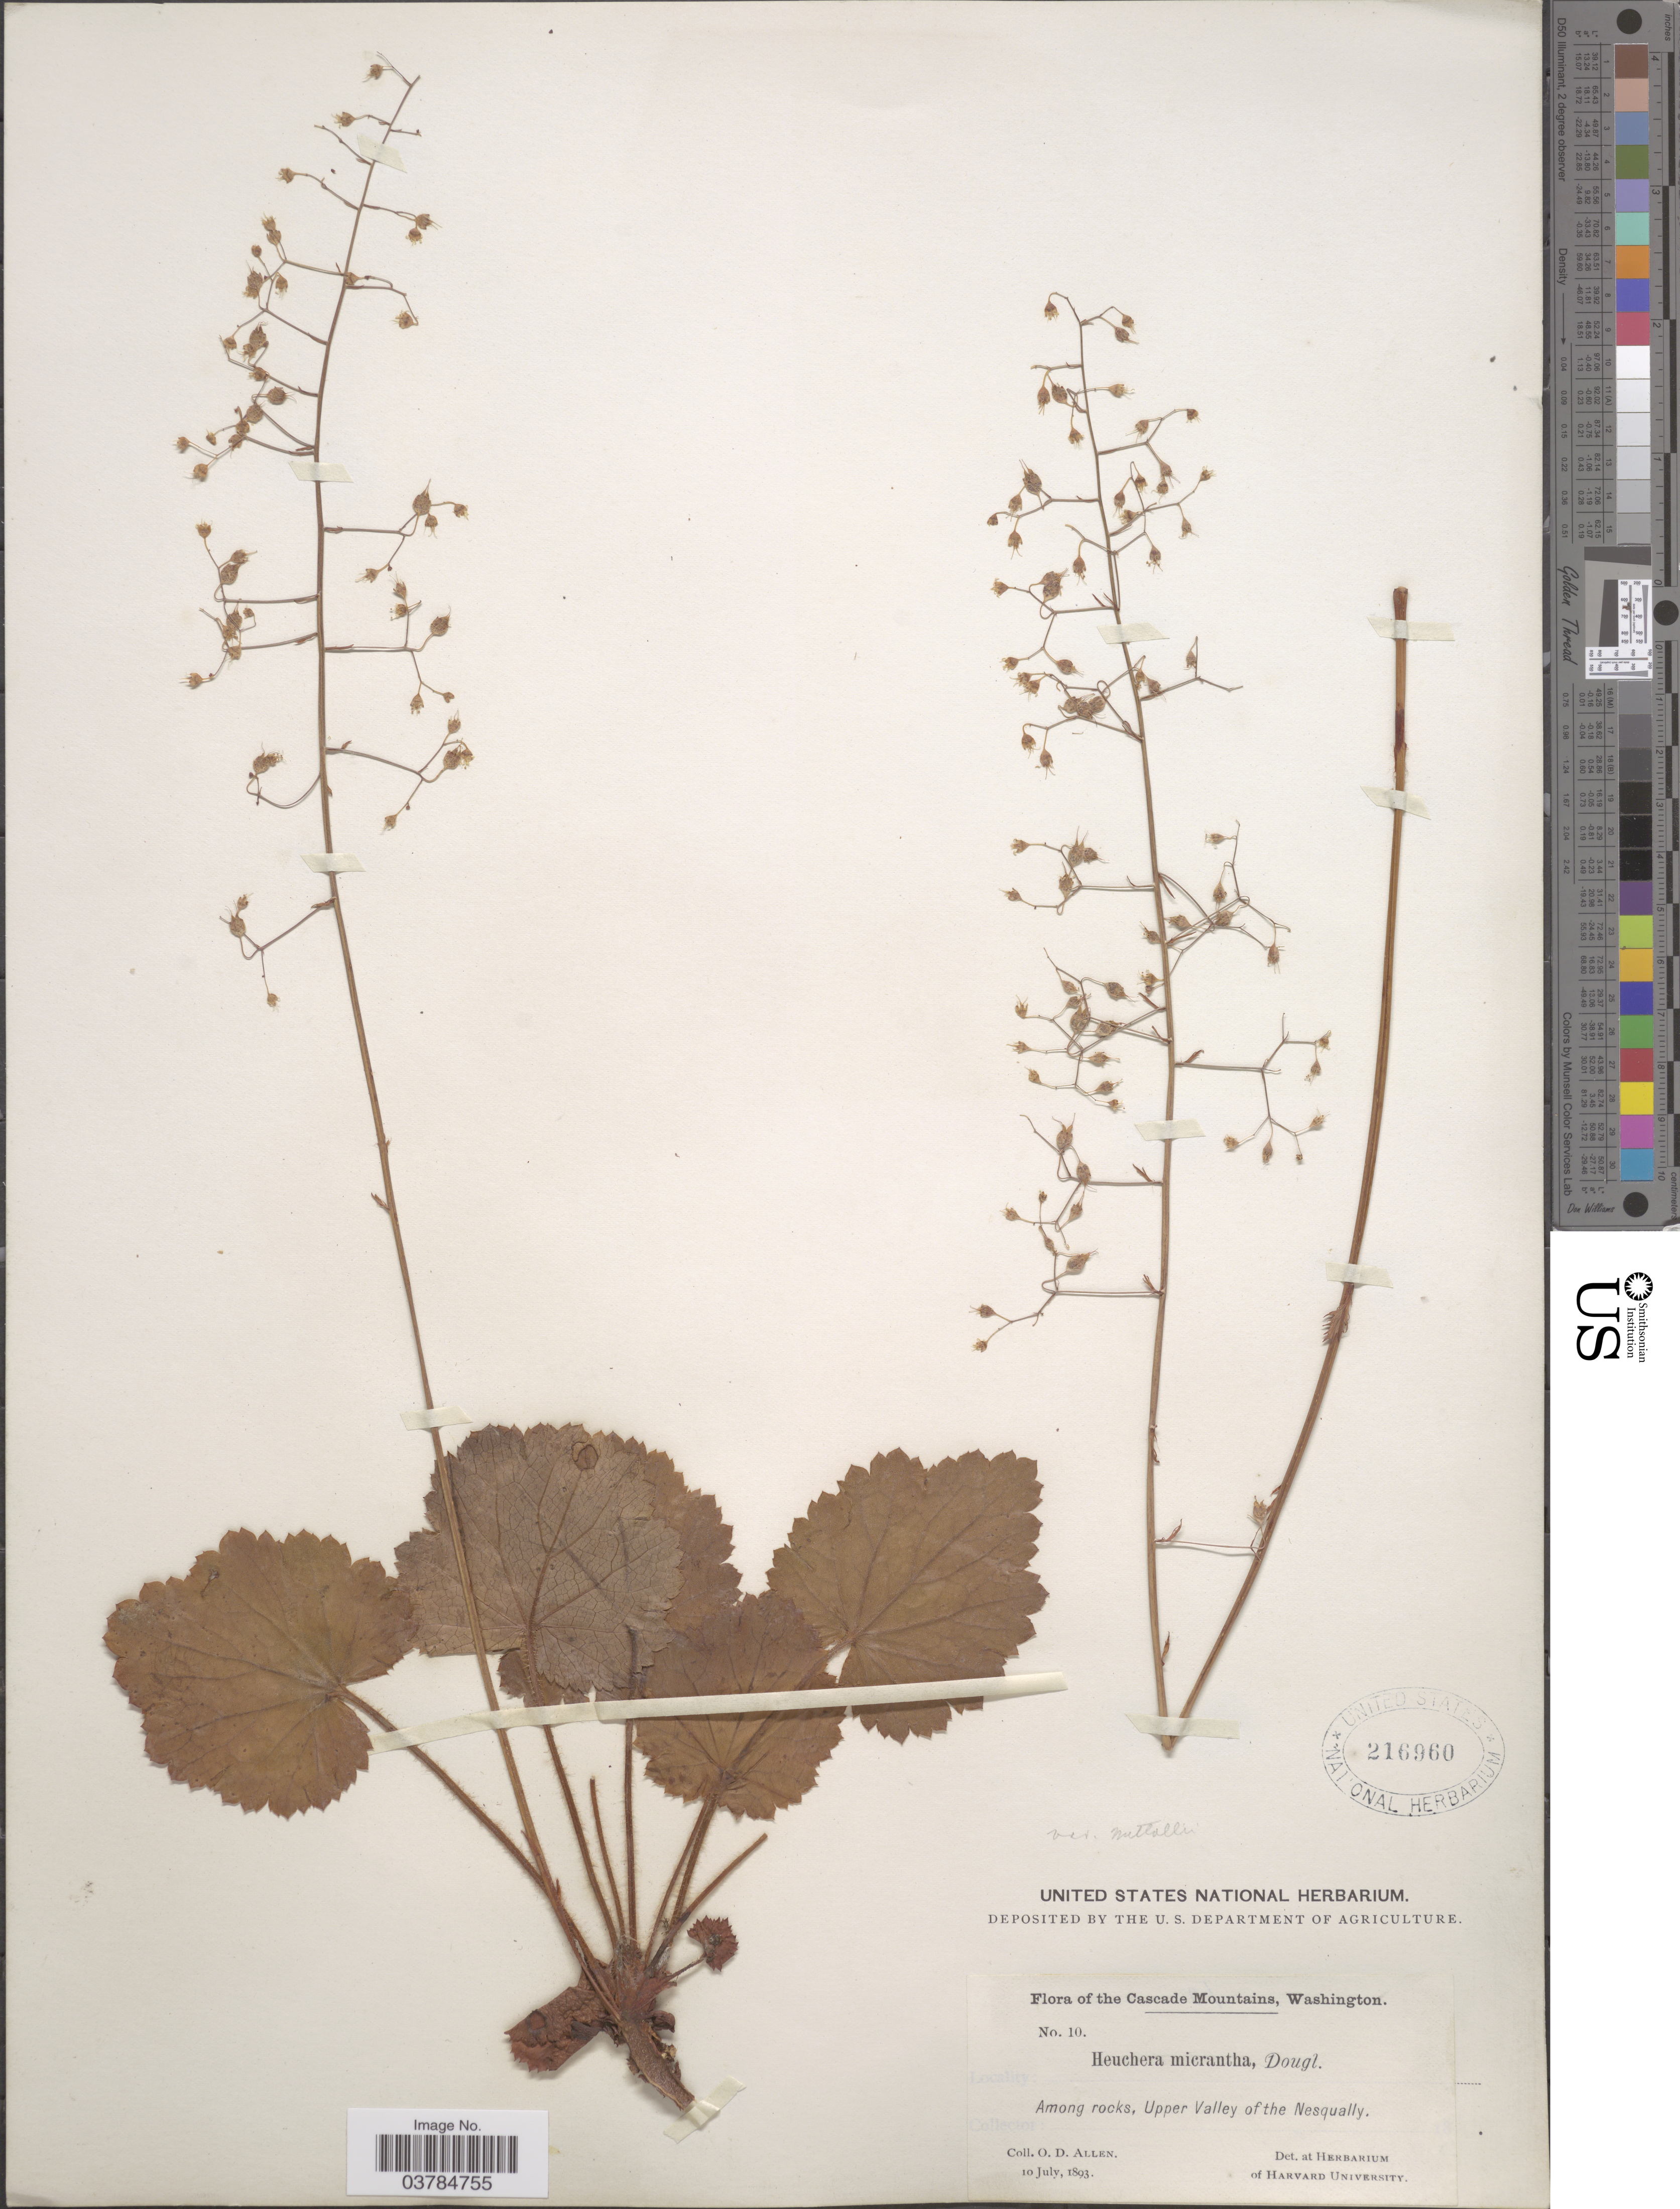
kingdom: Plantae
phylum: Tracheophyta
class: Magnoliopsida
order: Saxifragales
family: Saxifragaceae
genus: Heuchera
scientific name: Heuchera micrantha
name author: Douglas ex Lindl.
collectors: O. D. Allen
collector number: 10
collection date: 1893-07-10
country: United States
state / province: Washington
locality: Cascade Mountains. Among rocks, Upper Valley of the Nesqually.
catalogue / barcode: US 216960